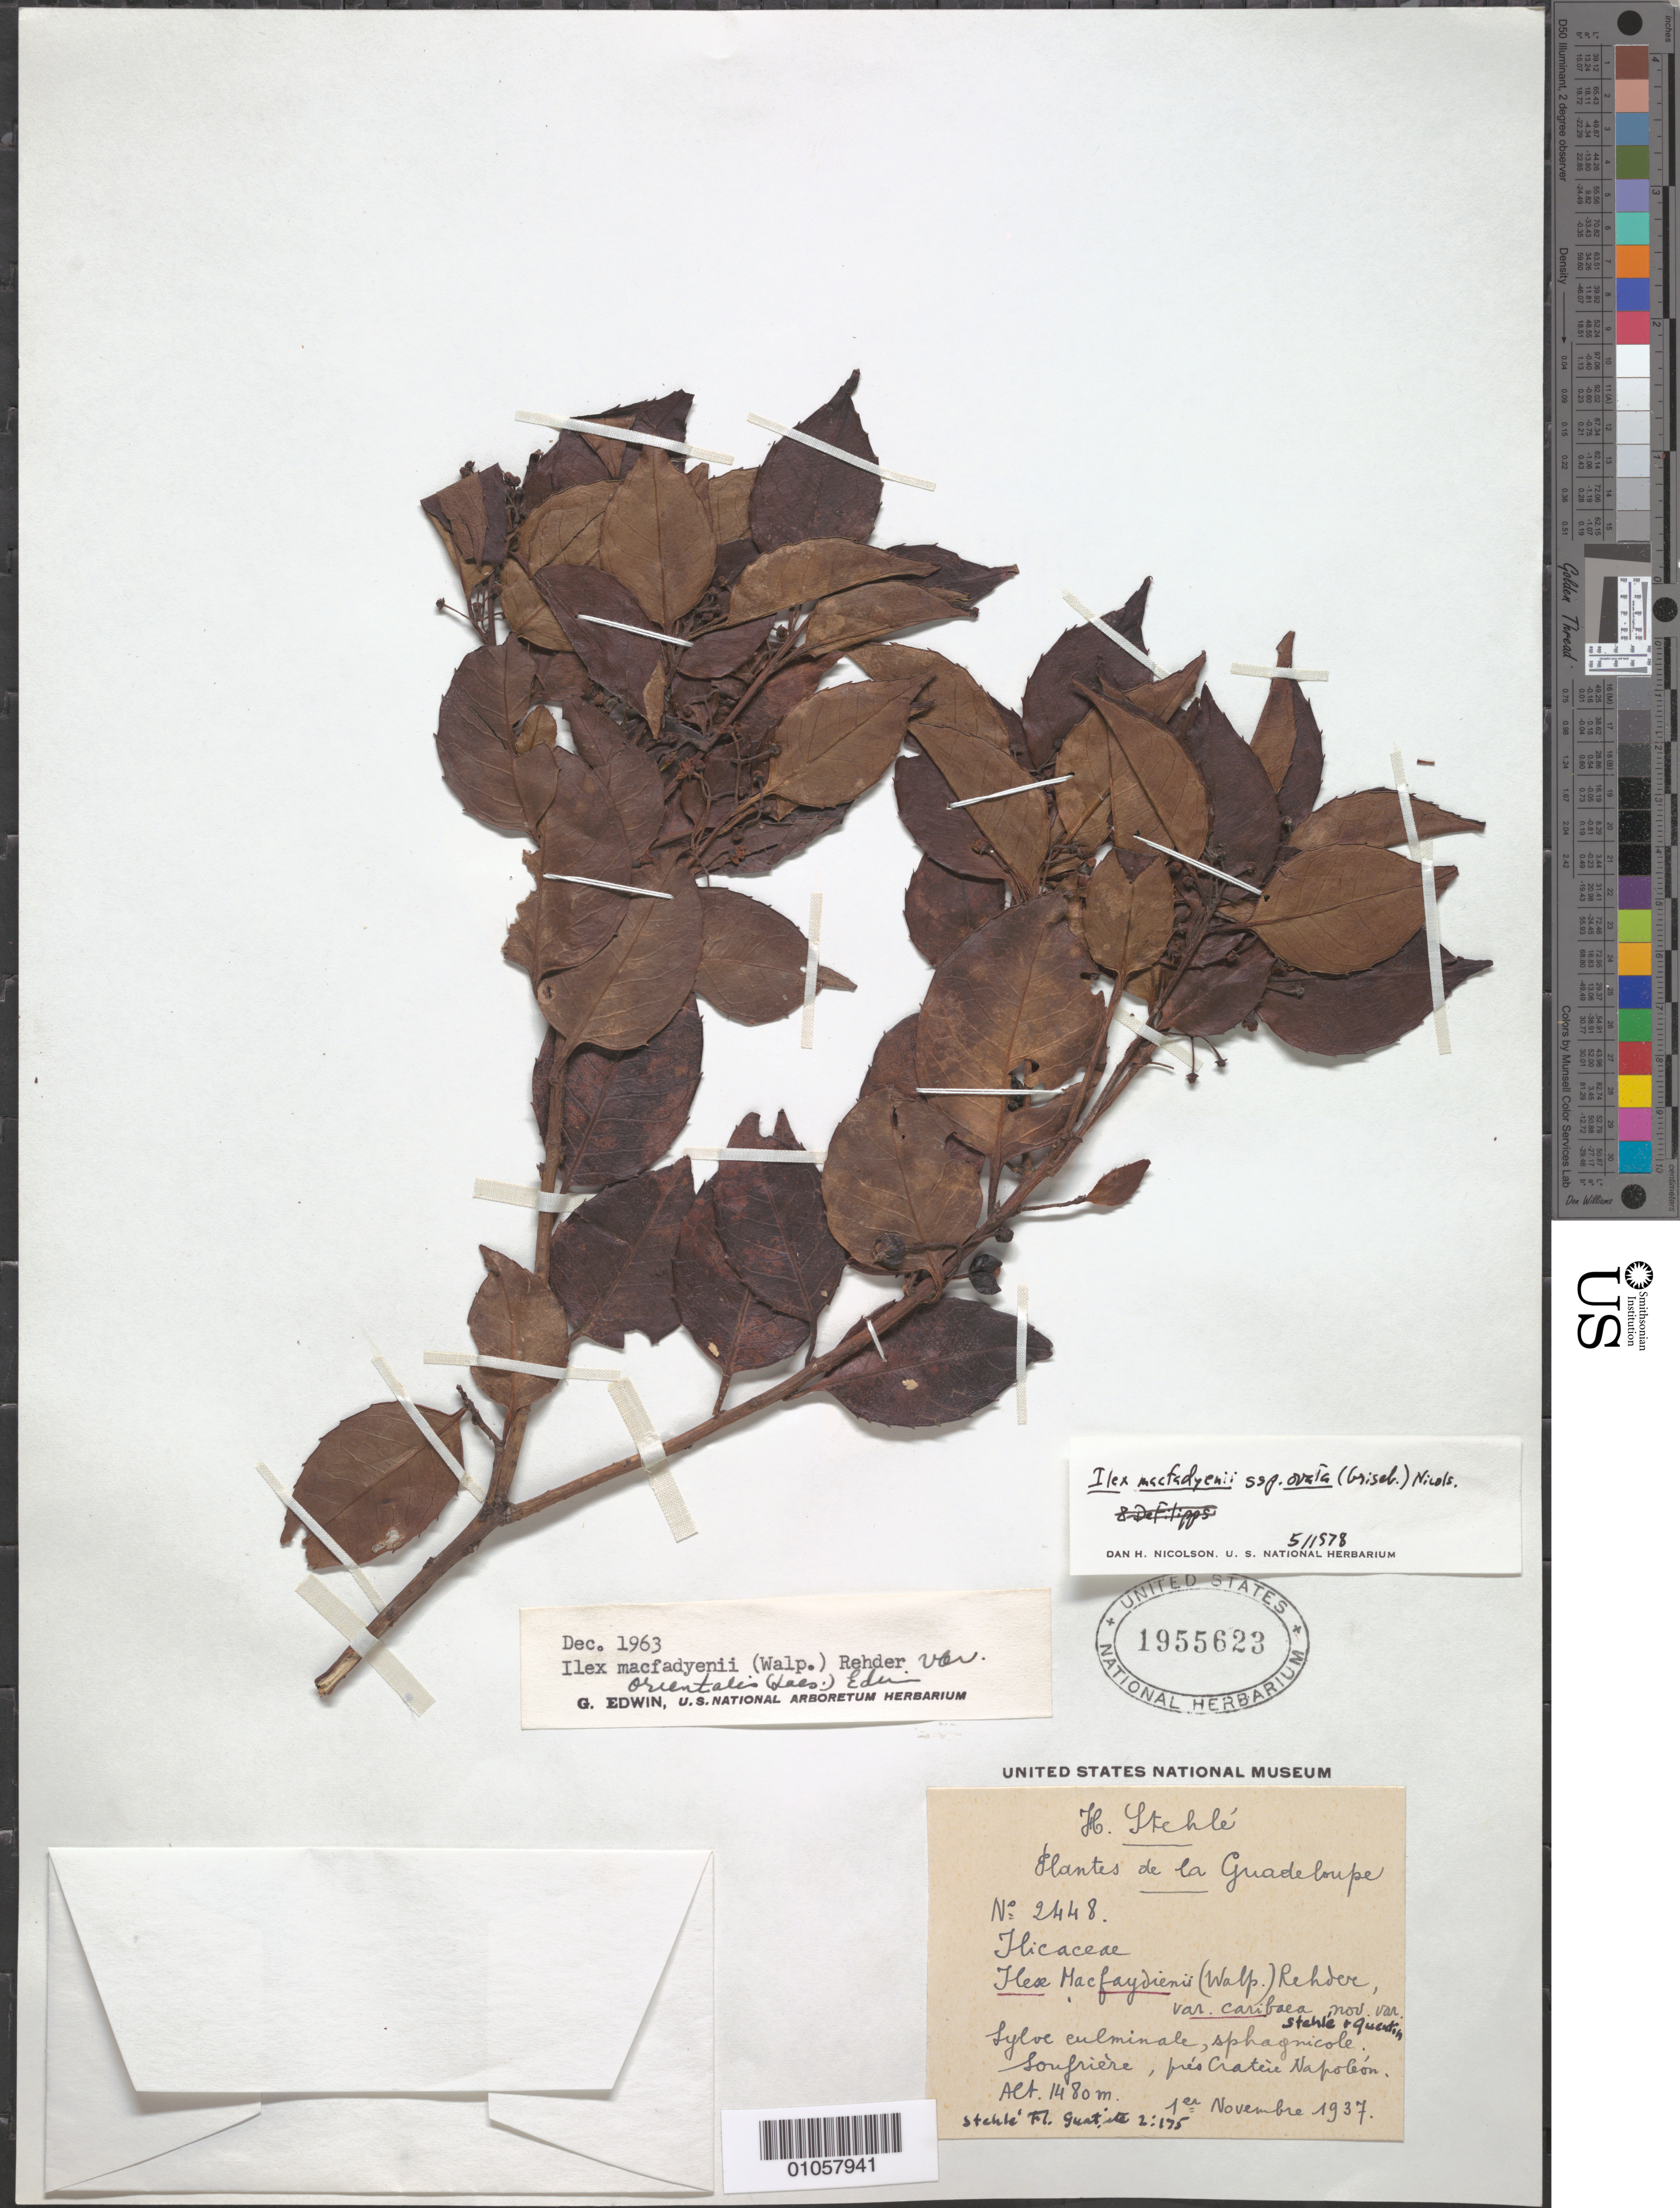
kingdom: Plantae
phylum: Tracheophyta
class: Magnoliopsida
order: Aquifoliales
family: Aquifoliaceae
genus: Ilex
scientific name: Ilex macfaydenii subsp. ovata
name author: (Griseb.) Nicolson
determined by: Nicolson, Dan H.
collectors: H. Stehlé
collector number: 2448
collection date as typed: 01 Nov 1937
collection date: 1937-11-01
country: Guadeloupe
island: Basse Terre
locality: Soufrière, prés Cratère Napoleón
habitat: Sylve culminale, sphagmicole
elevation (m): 1480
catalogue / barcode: US 1955623